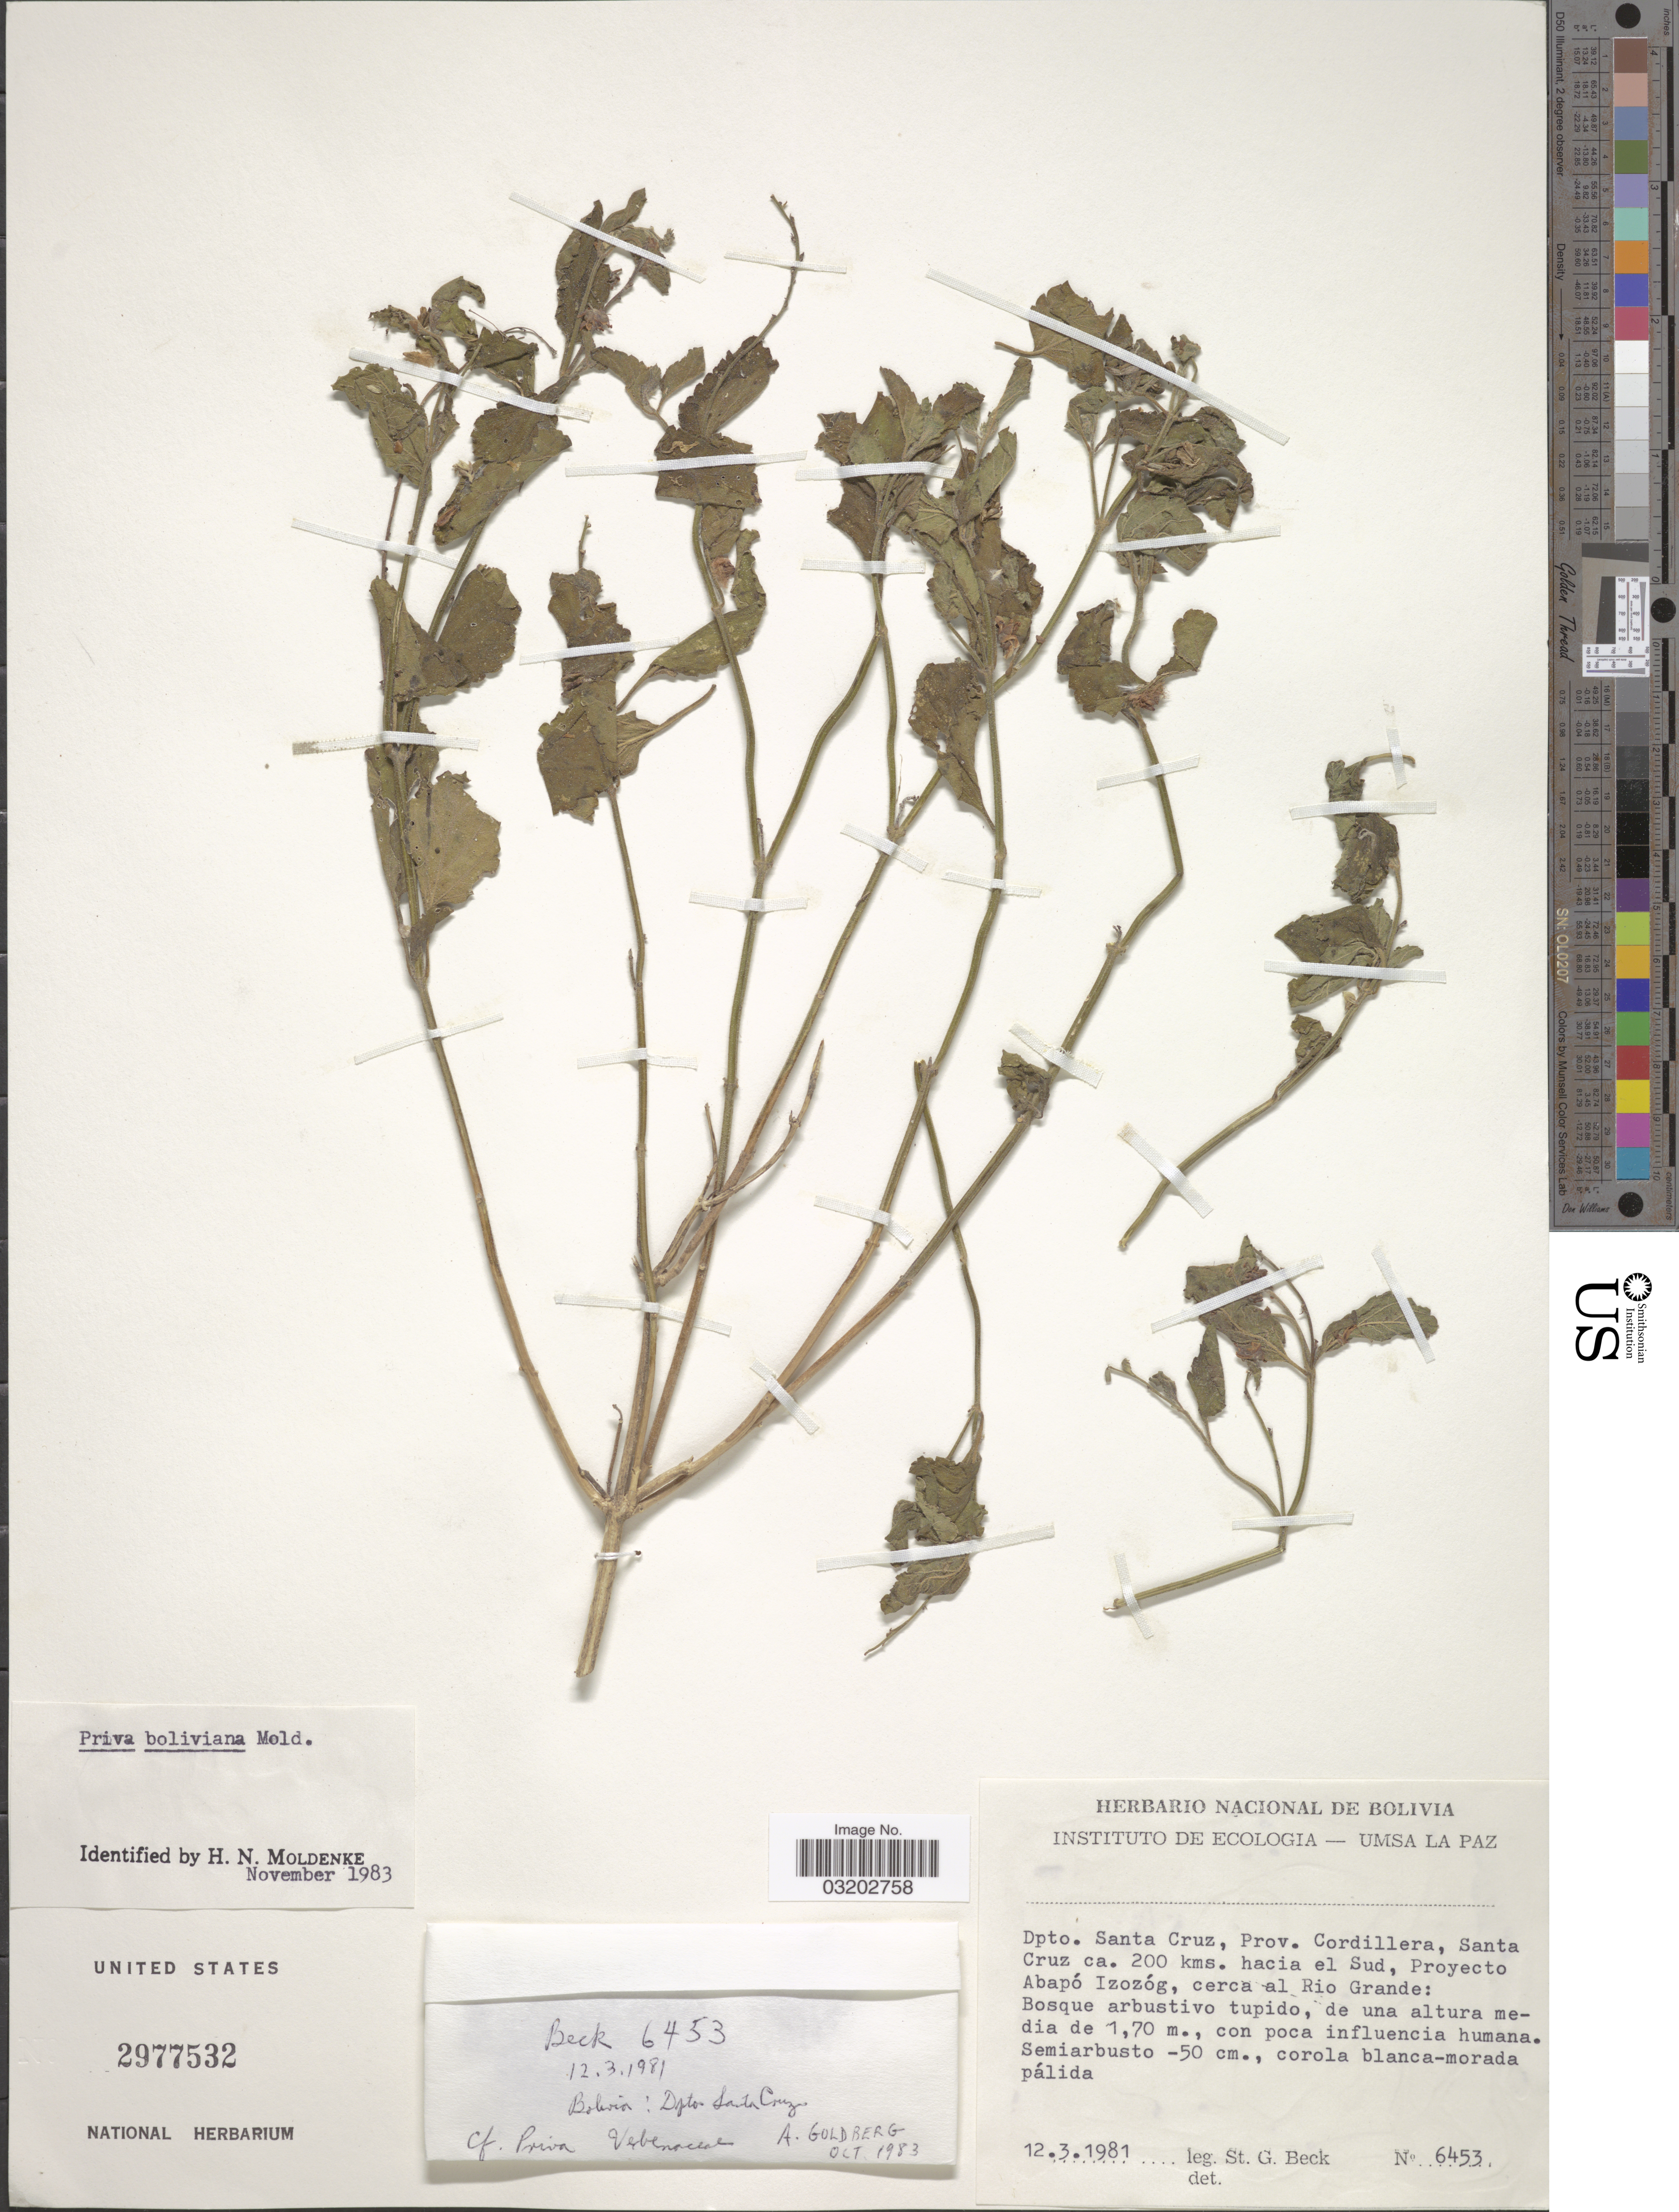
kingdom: Plantae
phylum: Tracheophyta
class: Magnoliopsida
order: Lamiales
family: Verbenaceae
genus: Priva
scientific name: Priva boliviana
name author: Moldenke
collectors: S. G. Beck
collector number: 6453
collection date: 1981-03-12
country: Bolivia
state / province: Santa Cruz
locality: Dpto. Santa Cruz, Prov. Cordillerqa, Santa Cruz ca. 200 kms. hacia el Sud, Proyecto Abapó Izozóg, cerca al Rio Grande.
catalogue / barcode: US 2977532